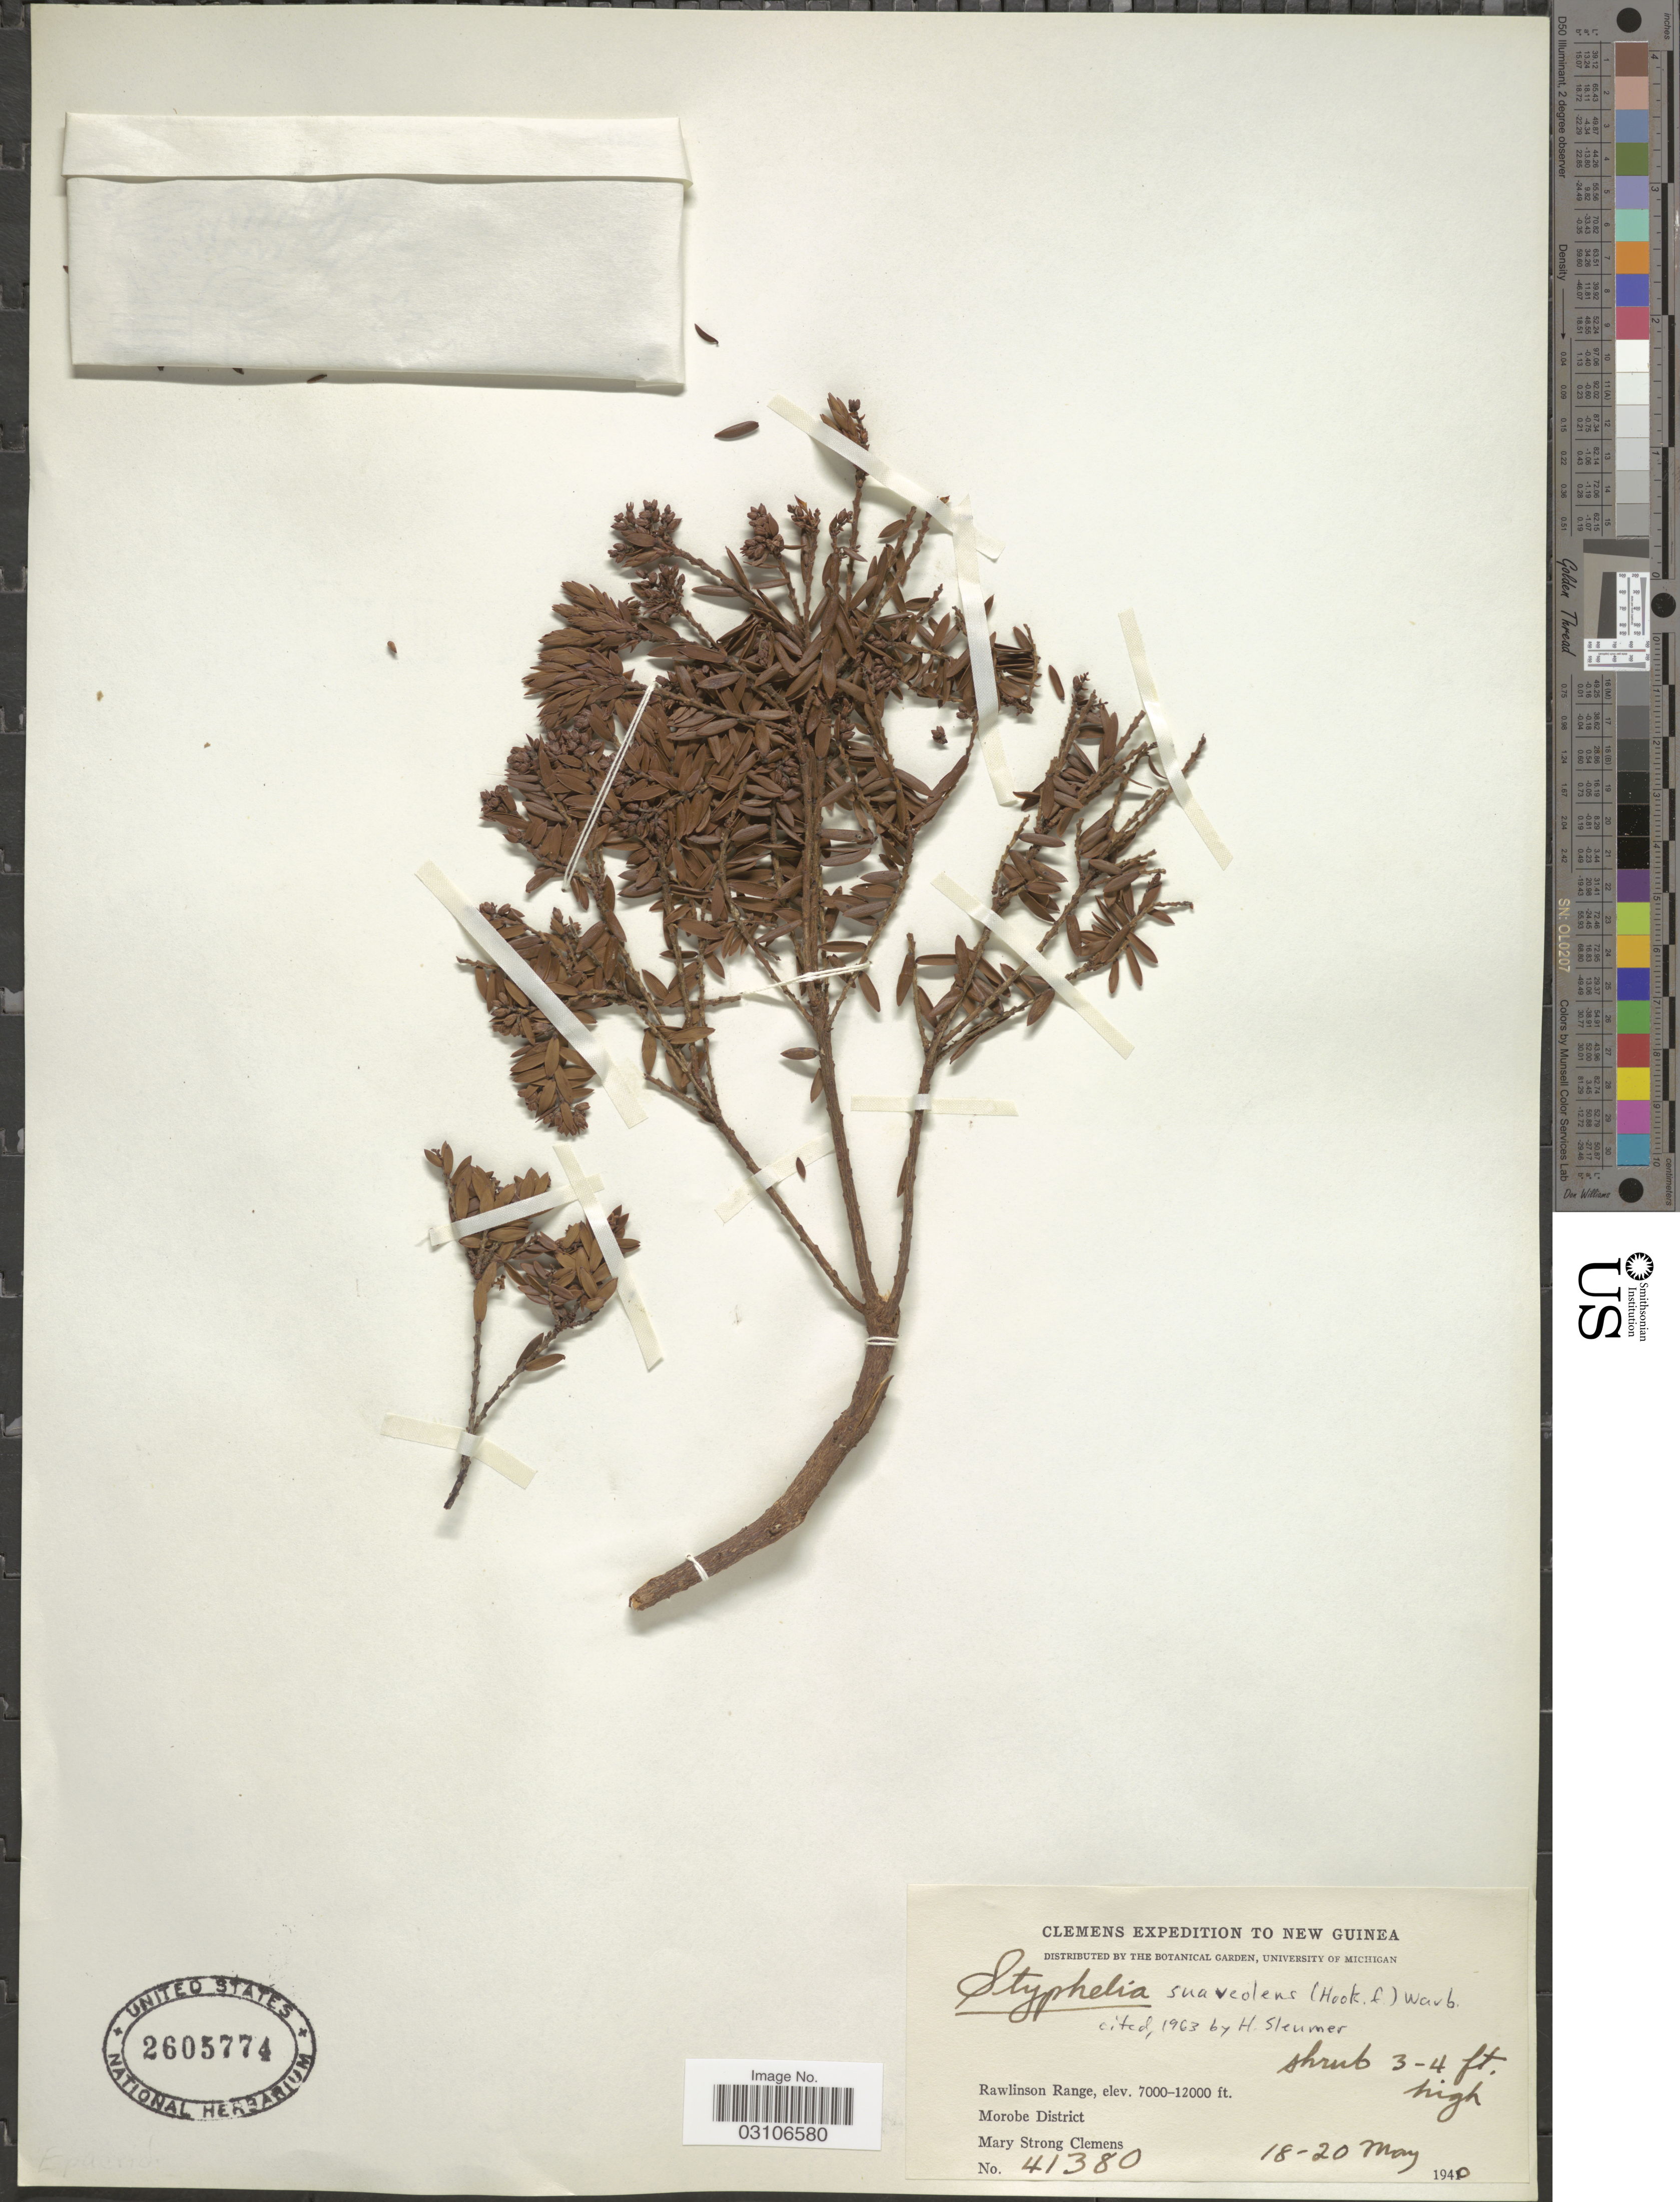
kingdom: Plantae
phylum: Tracheophyta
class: Magnoliopsida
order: Ericales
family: Ericaceae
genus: Styphelia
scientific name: Styphelia suaveolens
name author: (Hook. f.) Warb. ex P. Sarasin & Sarasin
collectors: M. S. Clemens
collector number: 41380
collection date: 1940-05-18/1940-05-20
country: Papua New Guinea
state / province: Morobe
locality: New Guinea. Rawlinson Range. Morobe District.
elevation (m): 2134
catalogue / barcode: US 2605774